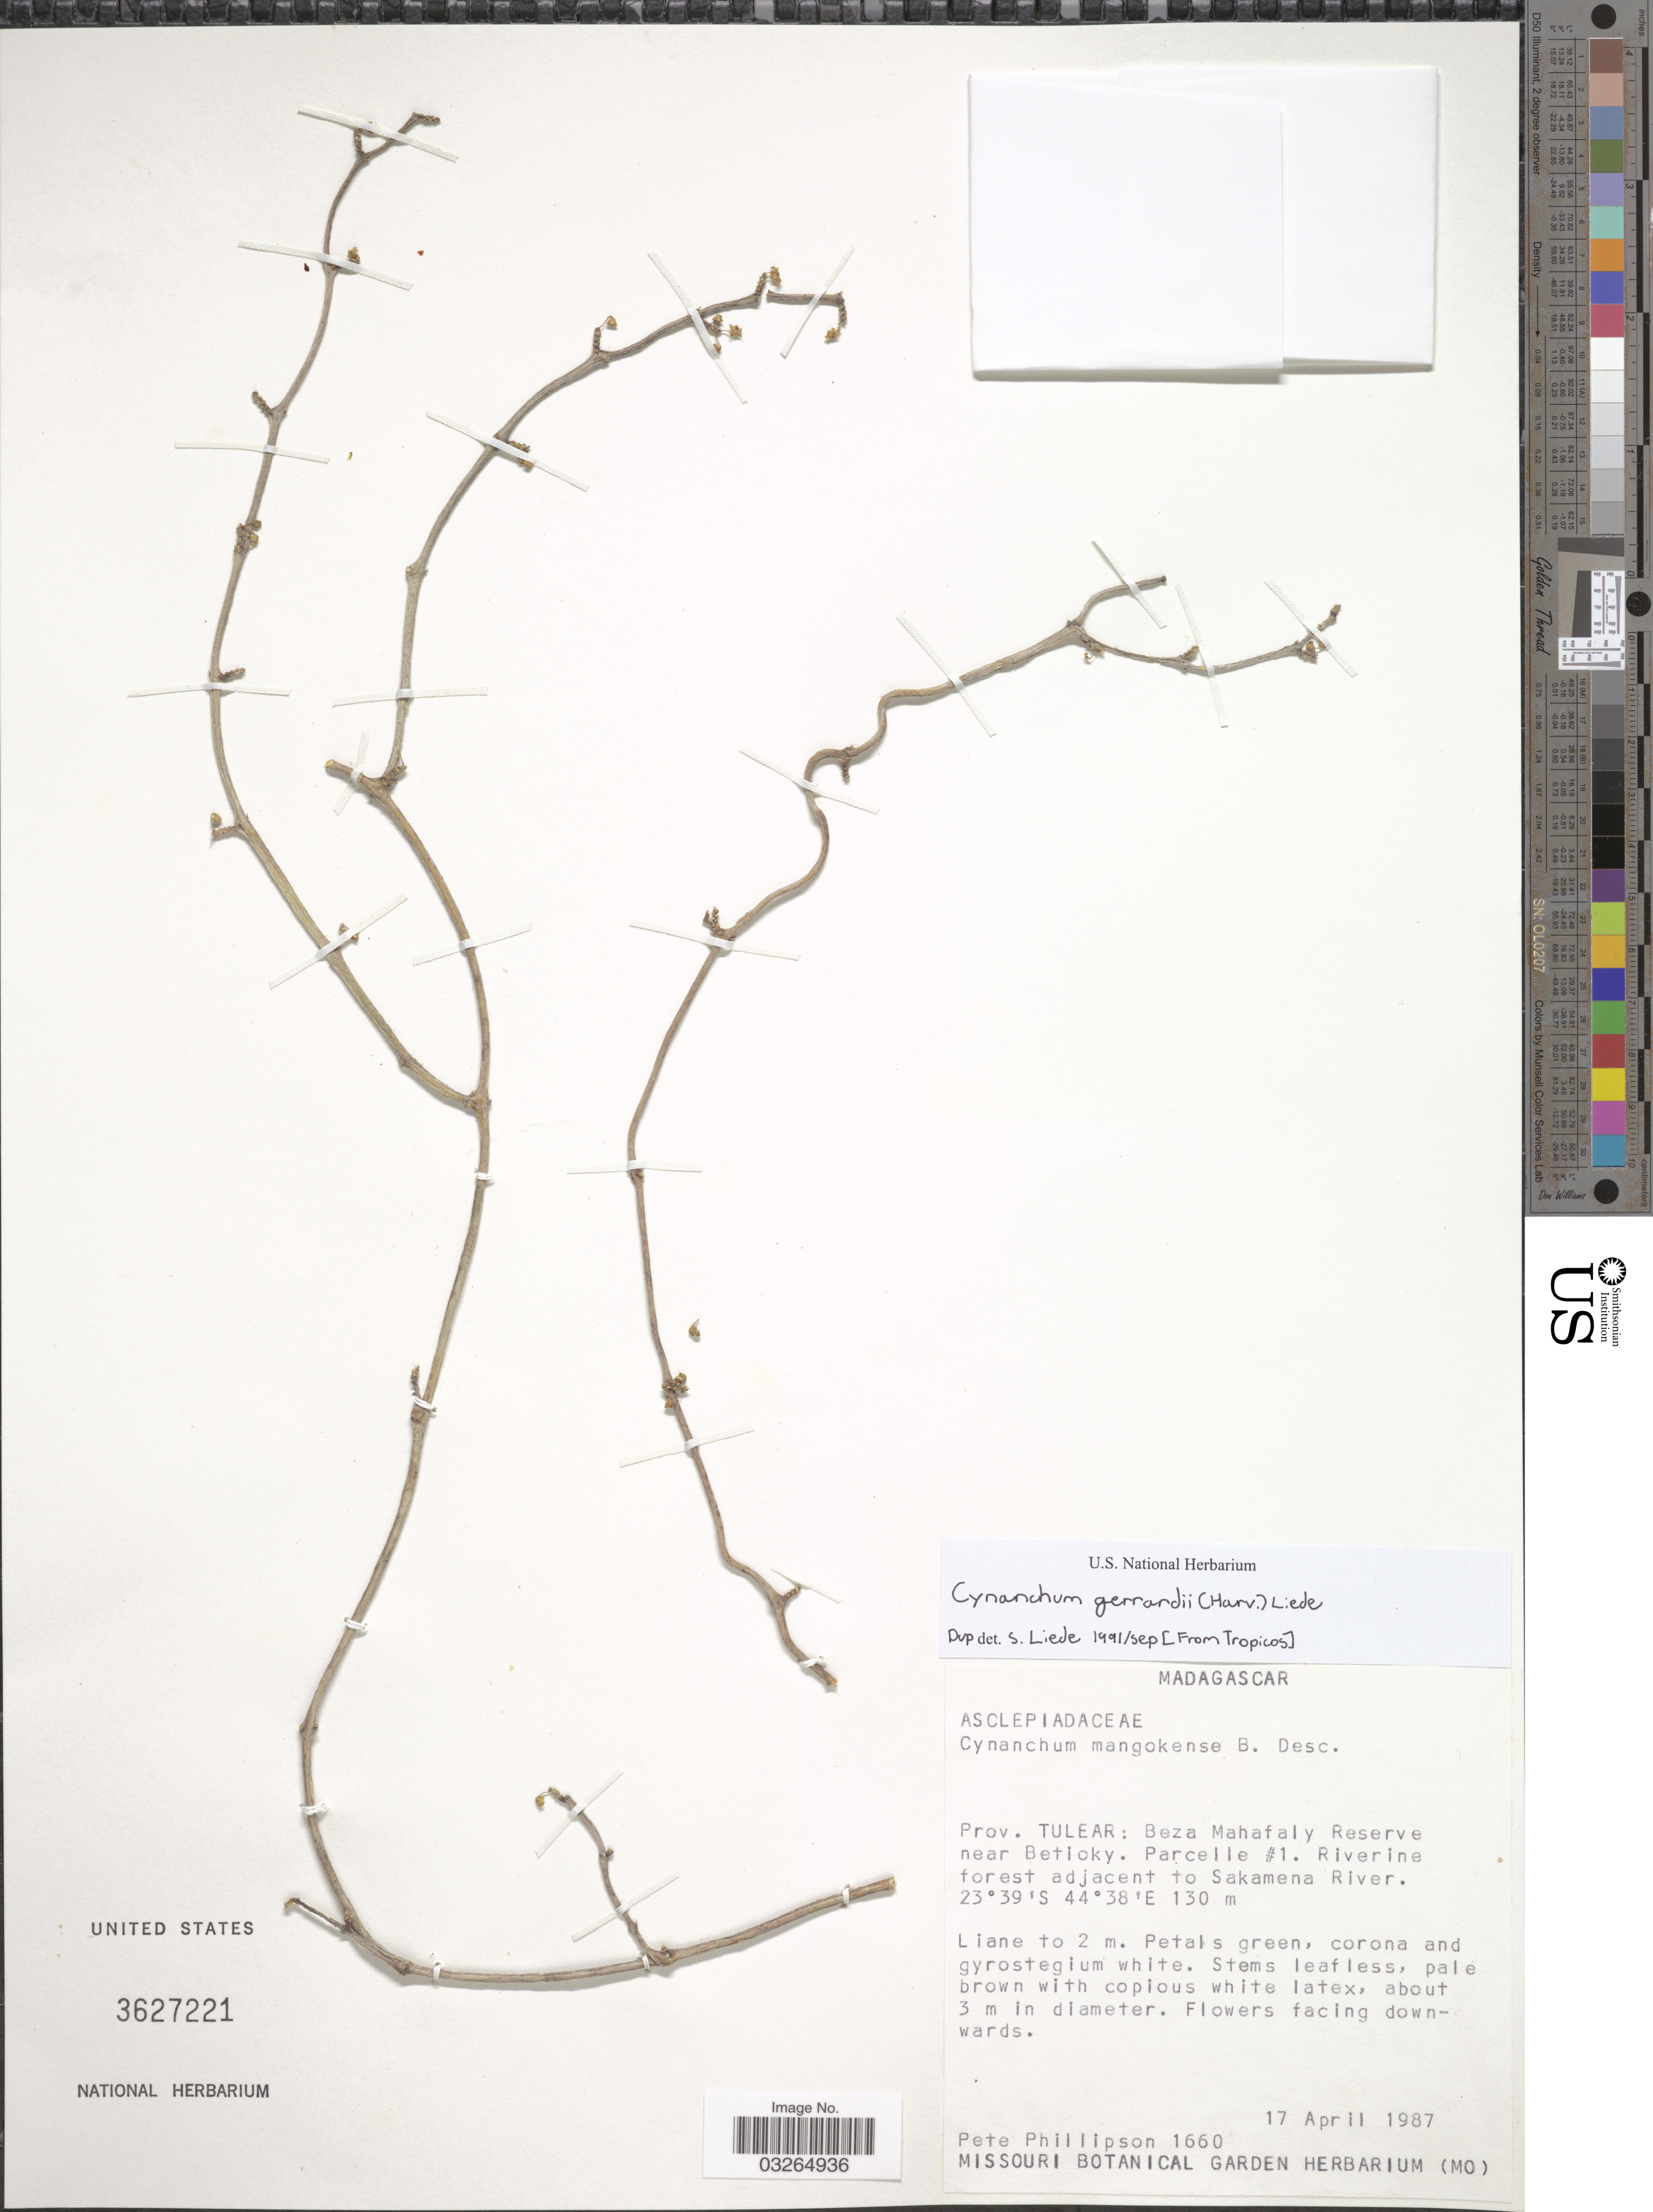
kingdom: Plantae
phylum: Tracheophyta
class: Magnoliopsida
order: Gentianales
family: Apocynaceae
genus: Cynanchum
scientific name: Cynanchum gerrardii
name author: (Harv.) Liede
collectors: P. B. Phillipson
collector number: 1660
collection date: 1987-04-17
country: Madagascar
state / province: Atsimo-Andrefana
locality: Prov. Tulear: Beza Mahafaly Reserve near Betioky. Parcelle #1. Riverine forest adjacent to Sakamena River.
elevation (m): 130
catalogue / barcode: US 3627221